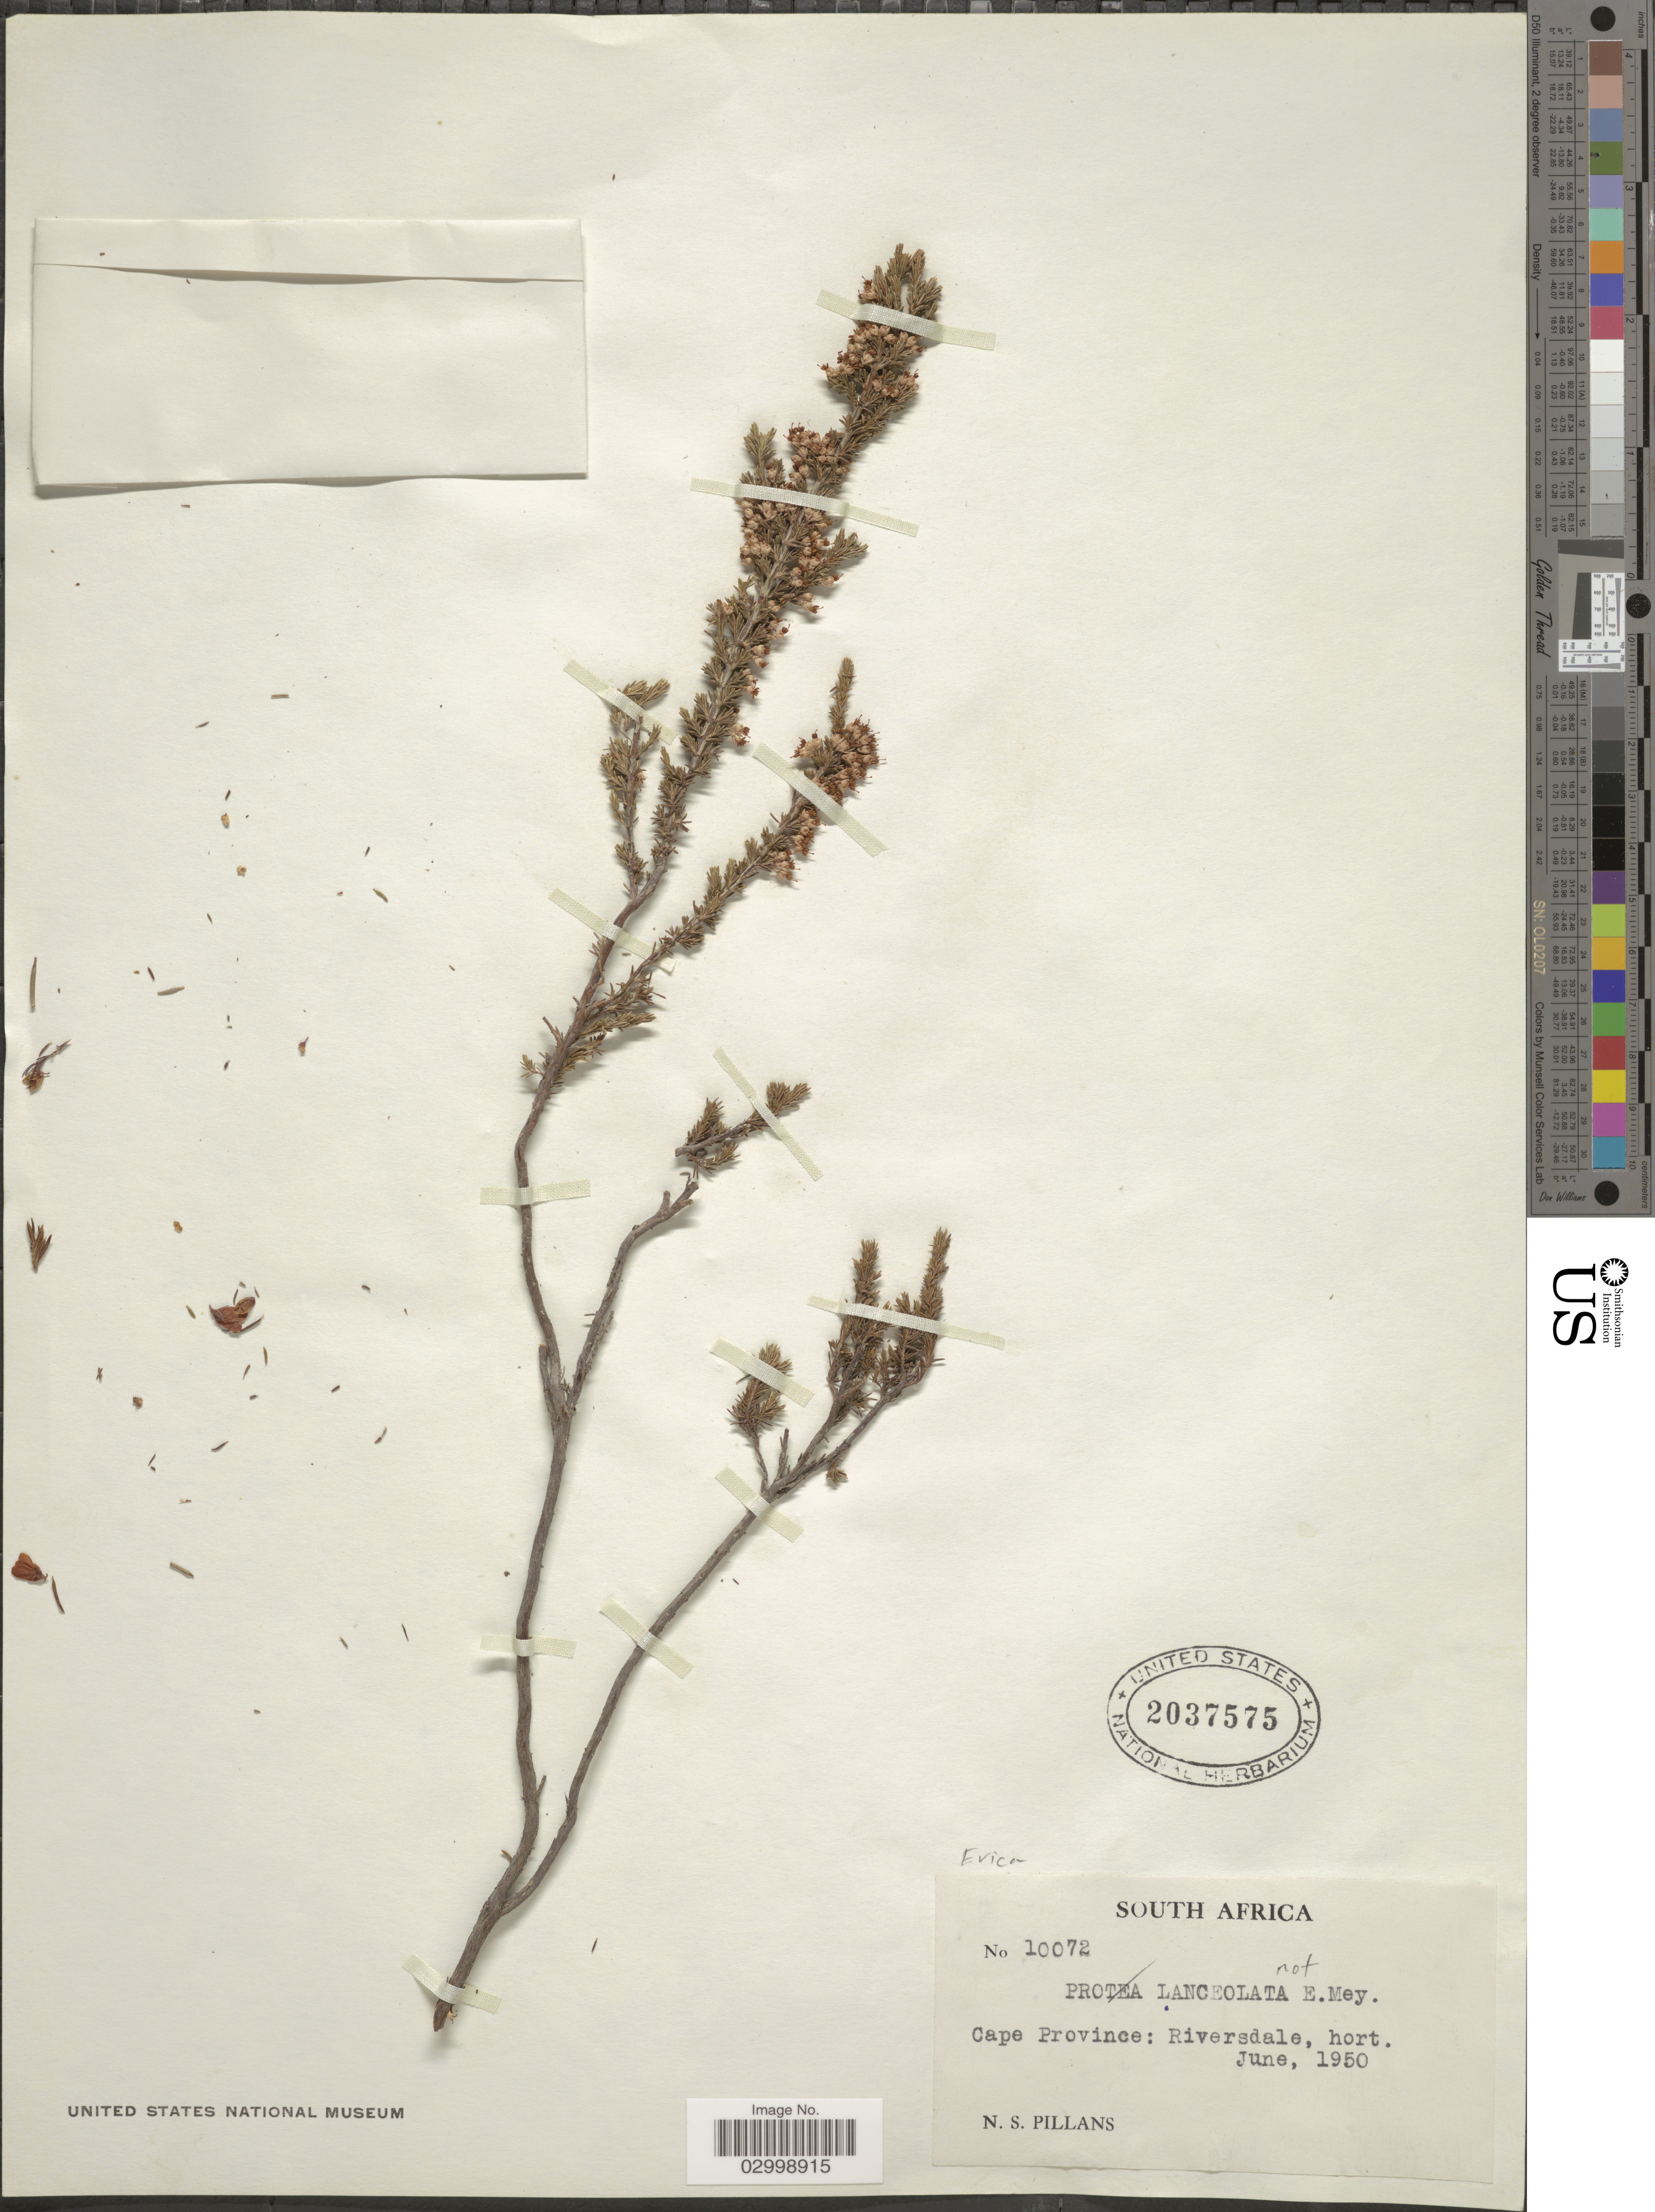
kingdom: Plantae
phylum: Tracheophyta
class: Magnoliopsida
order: Ericales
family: Ericaceae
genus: Erica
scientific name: Erica sp.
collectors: N. S. Pillans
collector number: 10072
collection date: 1950-06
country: South Africa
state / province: Western Cape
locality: Riversdale, hort.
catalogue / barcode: US 2037575